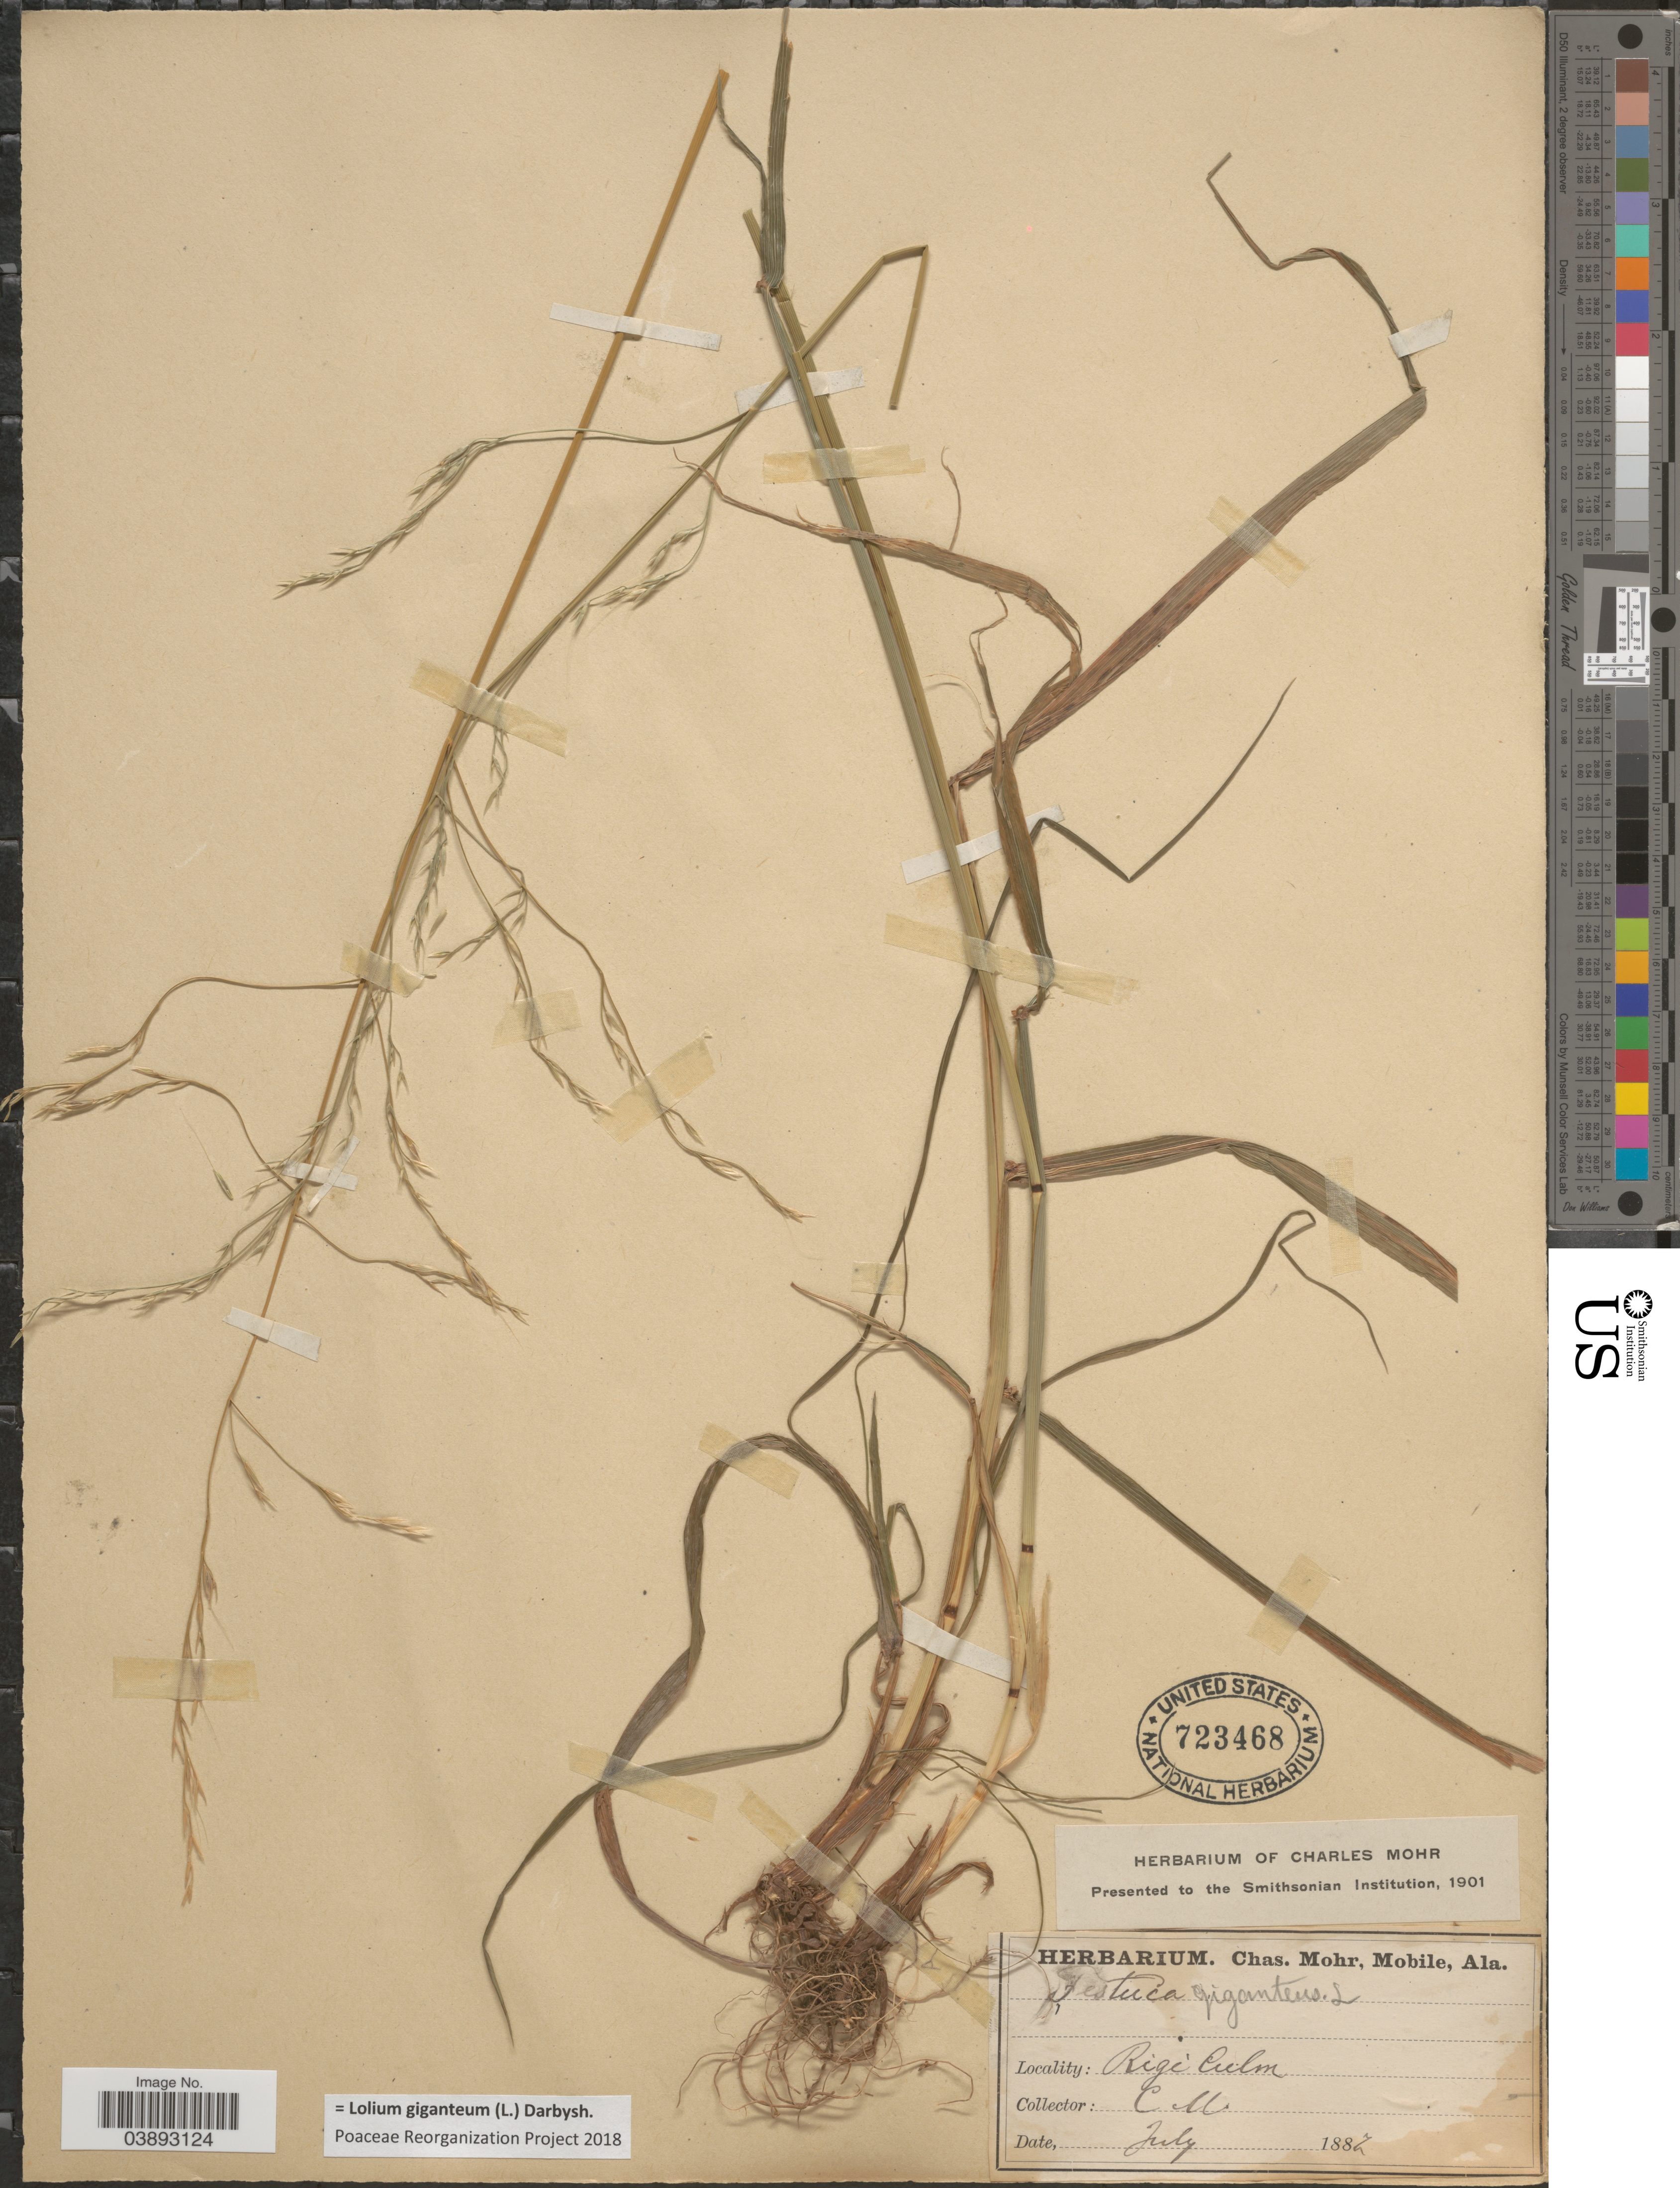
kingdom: Plantae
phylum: Tracheophyta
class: Liliopsida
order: Poales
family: Poaceae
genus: Lolium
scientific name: Lolium giganteum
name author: (L.) Darbysh.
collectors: Mohr, C. T. (herbarium)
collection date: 1887-07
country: Switzerland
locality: Rigi Culm.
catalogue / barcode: US 723468